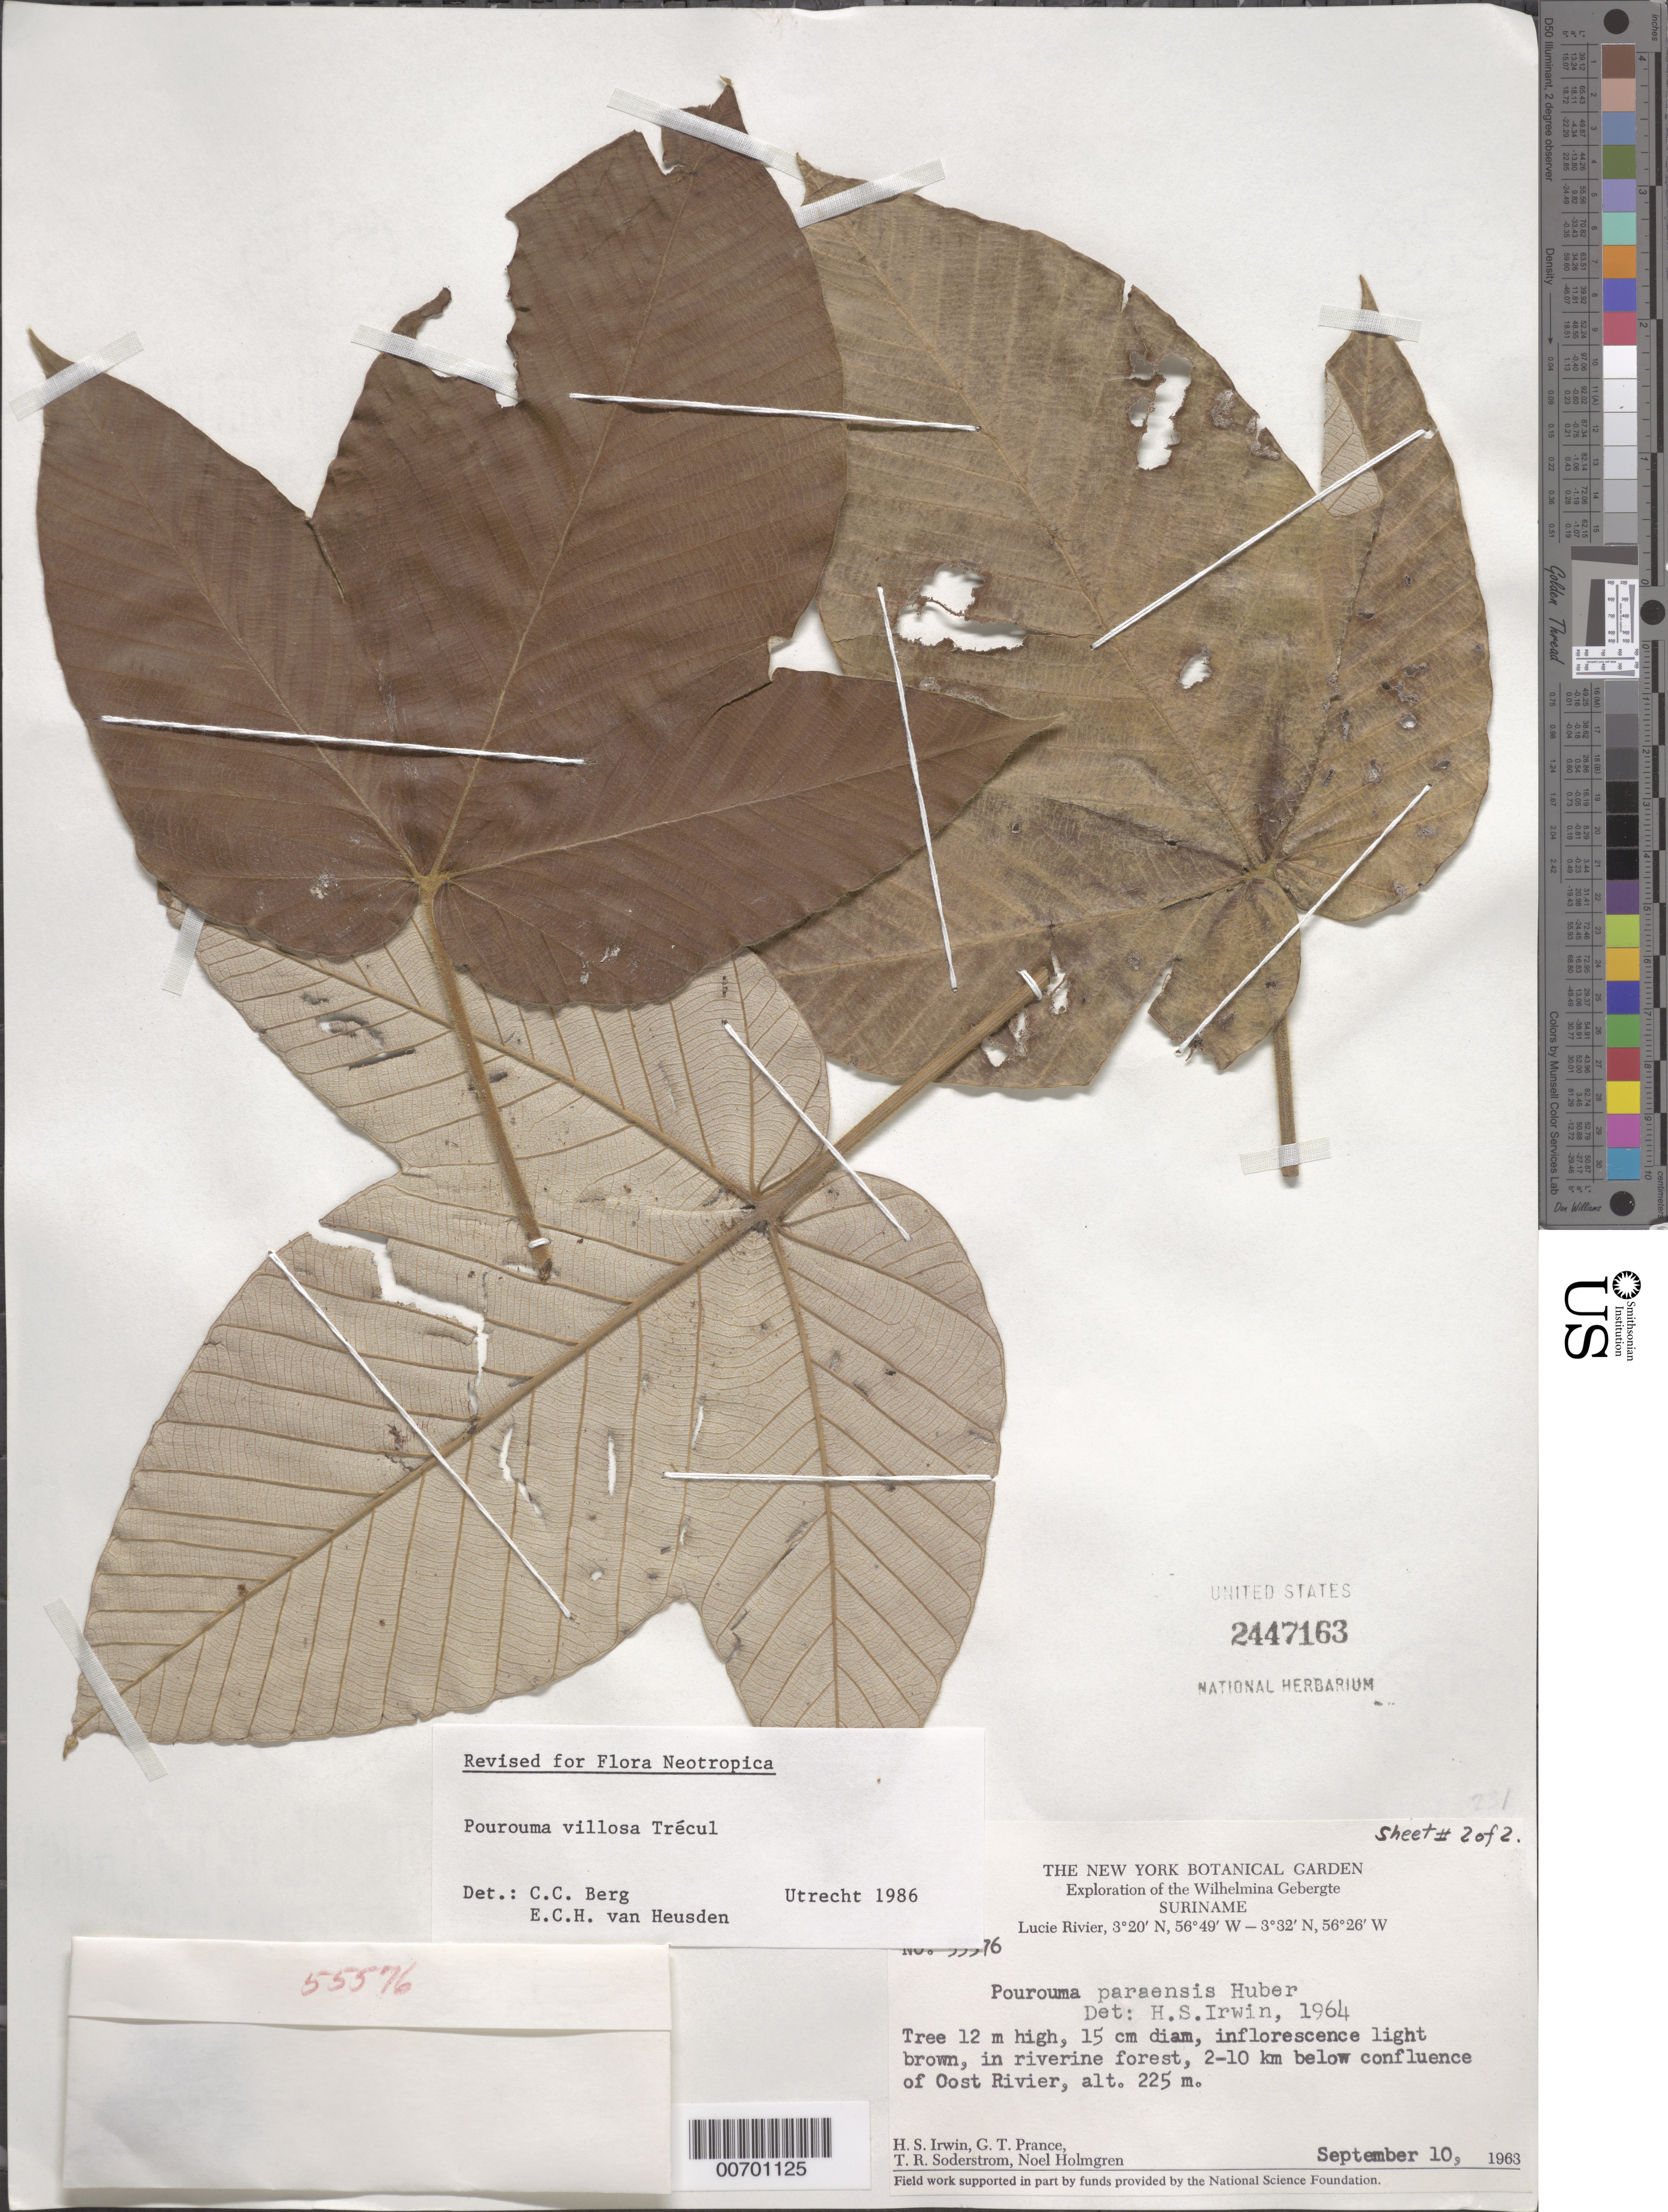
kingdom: Plantae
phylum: Tracheophyta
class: Magnoliopsida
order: Rosales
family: Urticaceae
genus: Pourouma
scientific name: Pourouma villosa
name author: Trécul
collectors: H. Irwin, G. T. Prance, T. R. Soderstrom & N. H. Holmgren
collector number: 55576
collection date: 1963-09-10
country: Suriname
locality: Wilhemina Gebergte. Lucie Rivier. 2-10 km below confluence of Oost Rivier.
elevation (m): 225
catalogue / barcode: US 2447163